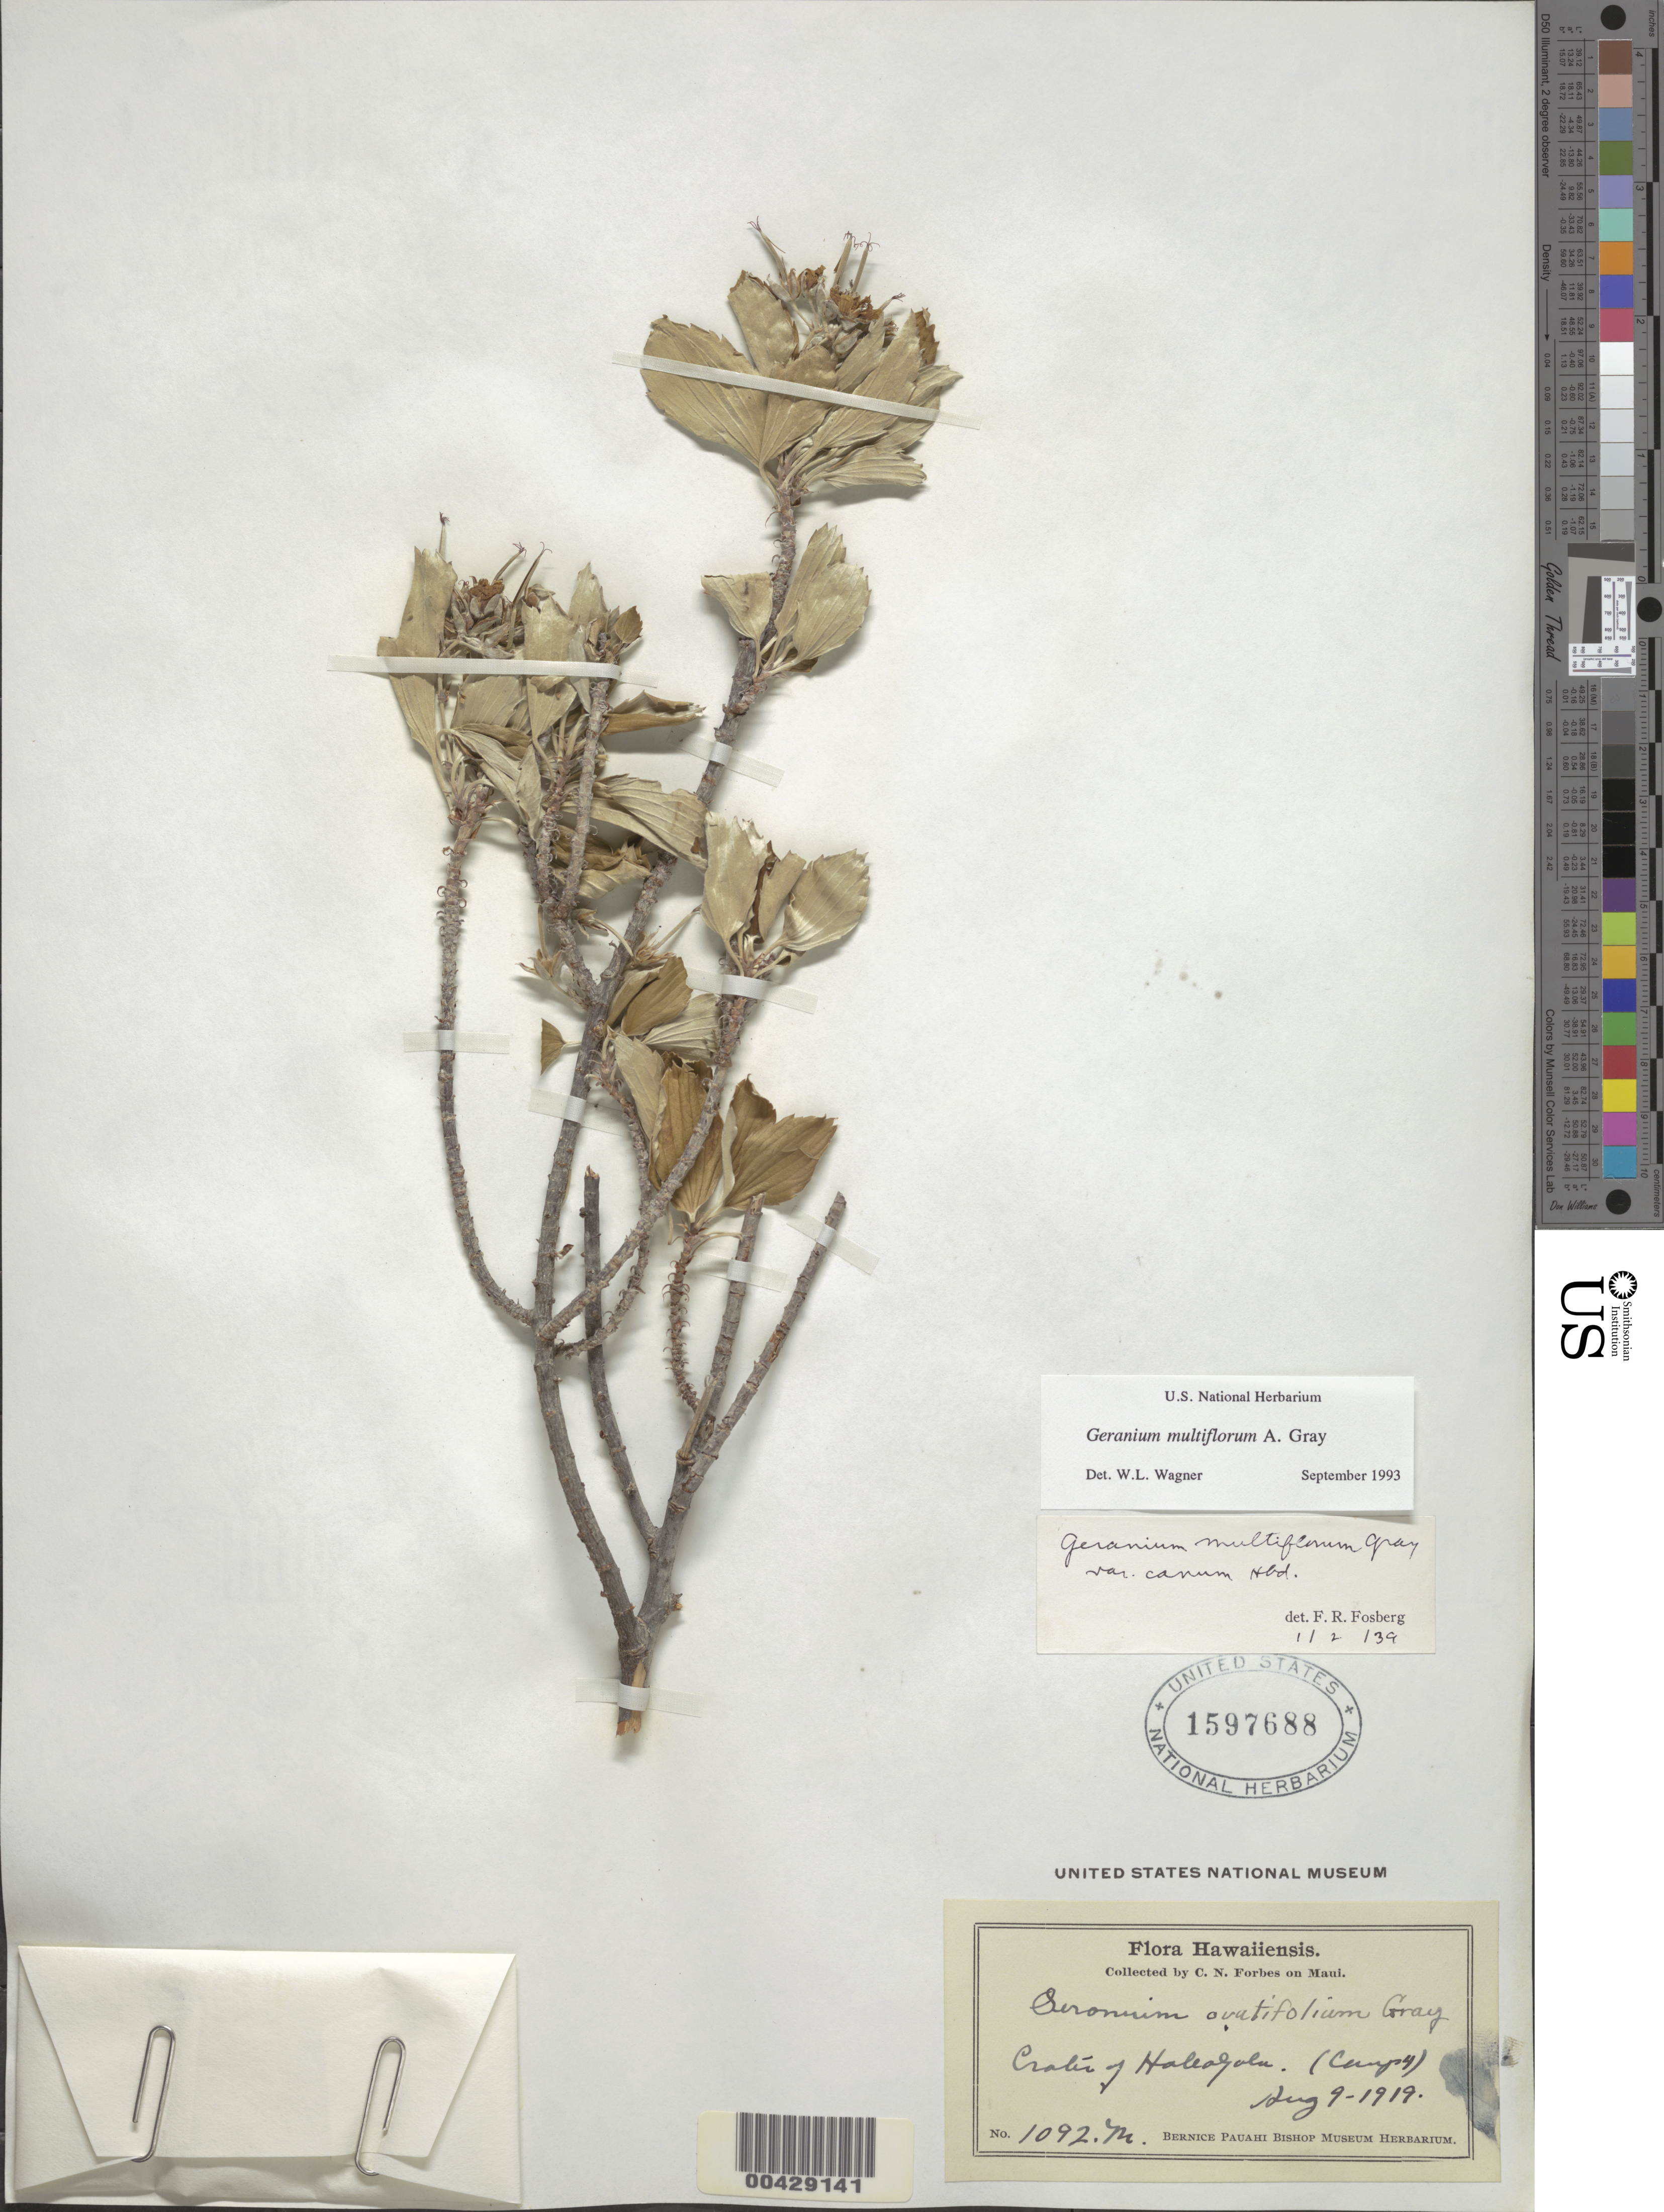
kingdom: Plantae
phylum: Tracheophyta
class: Magnoliopsida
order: Geraniales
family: Geraniaceae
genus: Geranium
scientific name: Geranium multiflorum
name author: A. Gray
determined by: Wagner, W. L., (BOT), Smithsonian Institution - National Museum of Natural History (UNITED STATES)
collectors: C. N. Forbes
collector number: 1092.M.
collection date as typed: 9 Aug 1919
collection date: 1919-08-09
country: United States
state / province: Hawaii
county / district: Maui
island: Maui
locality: Crater of Haleakala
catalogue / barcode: US 1597688